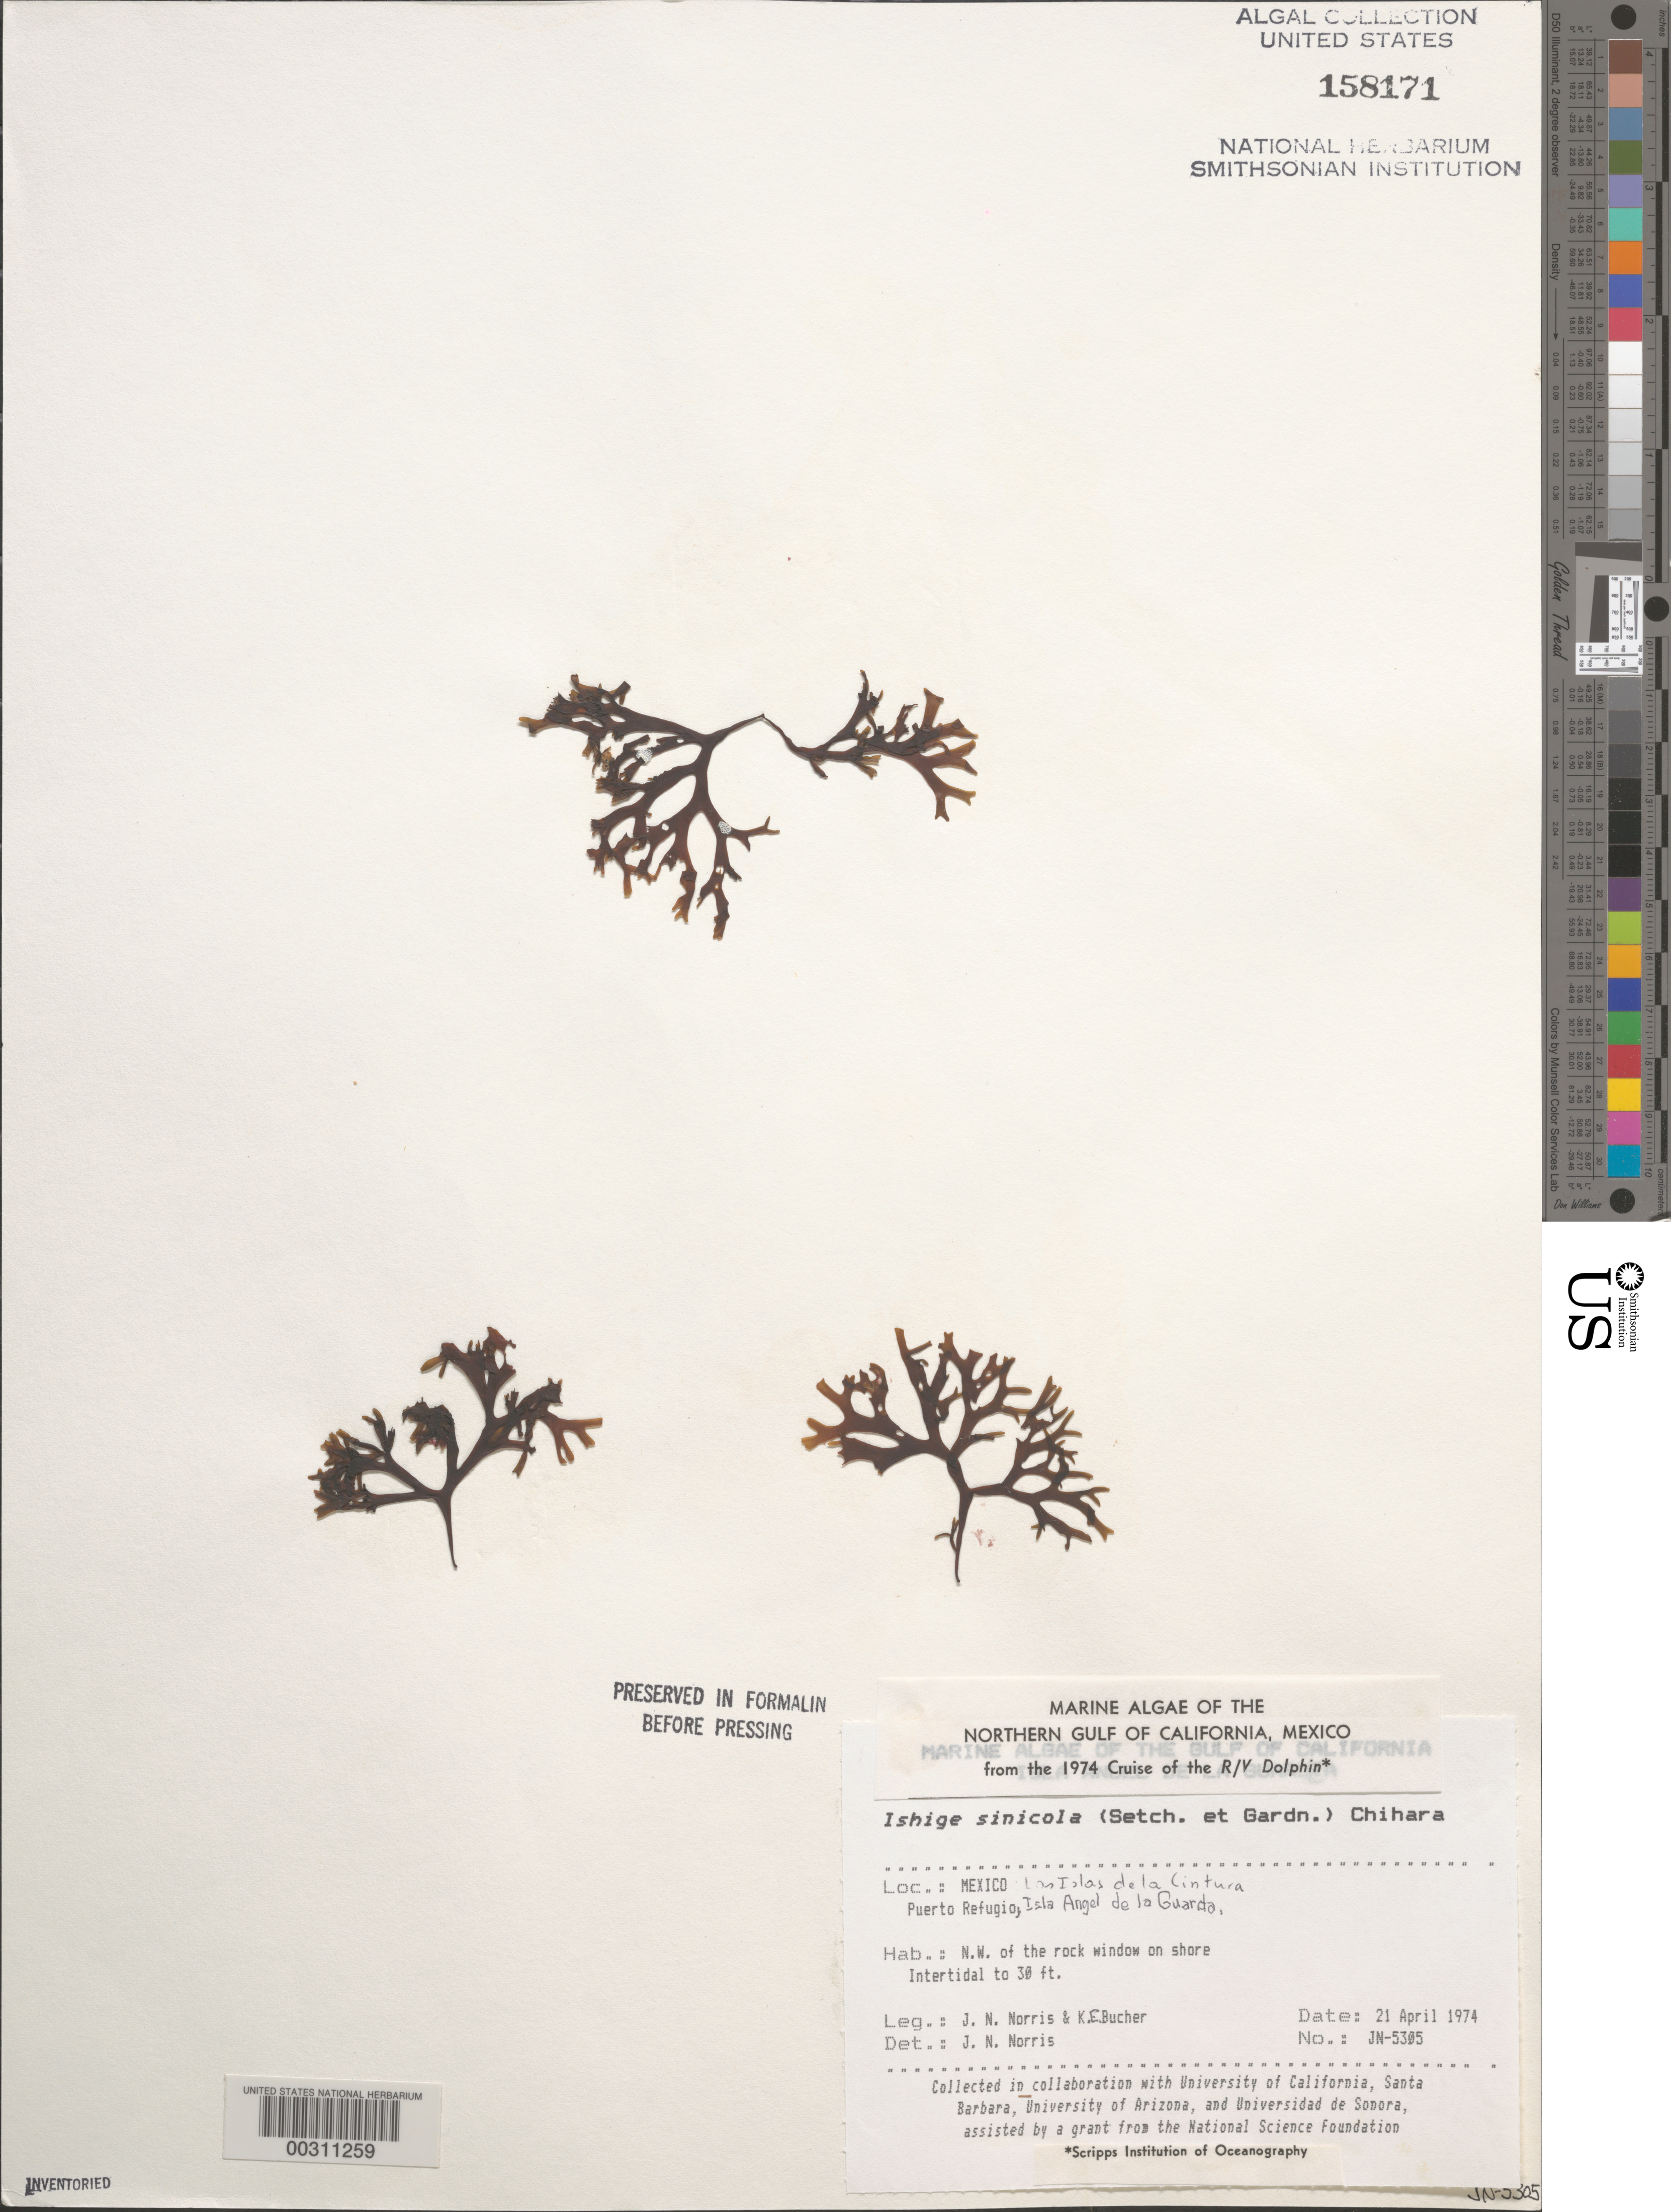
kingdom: Chromista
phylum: Ochrophyta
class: Phaeophyceae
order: Ishigeales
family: Ishigeaceae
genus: Ishige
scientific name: Ishige sinicola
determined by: Norris, James N.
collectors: J. N. Norris & K. E. Bucher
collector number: JN-5305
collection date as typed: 21 Apr 1974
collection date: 1974-04-21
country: Mexico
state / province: Baja California Norte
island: Isla Angel de la Guarda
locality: Puerto Refugio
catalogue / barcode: US 158171